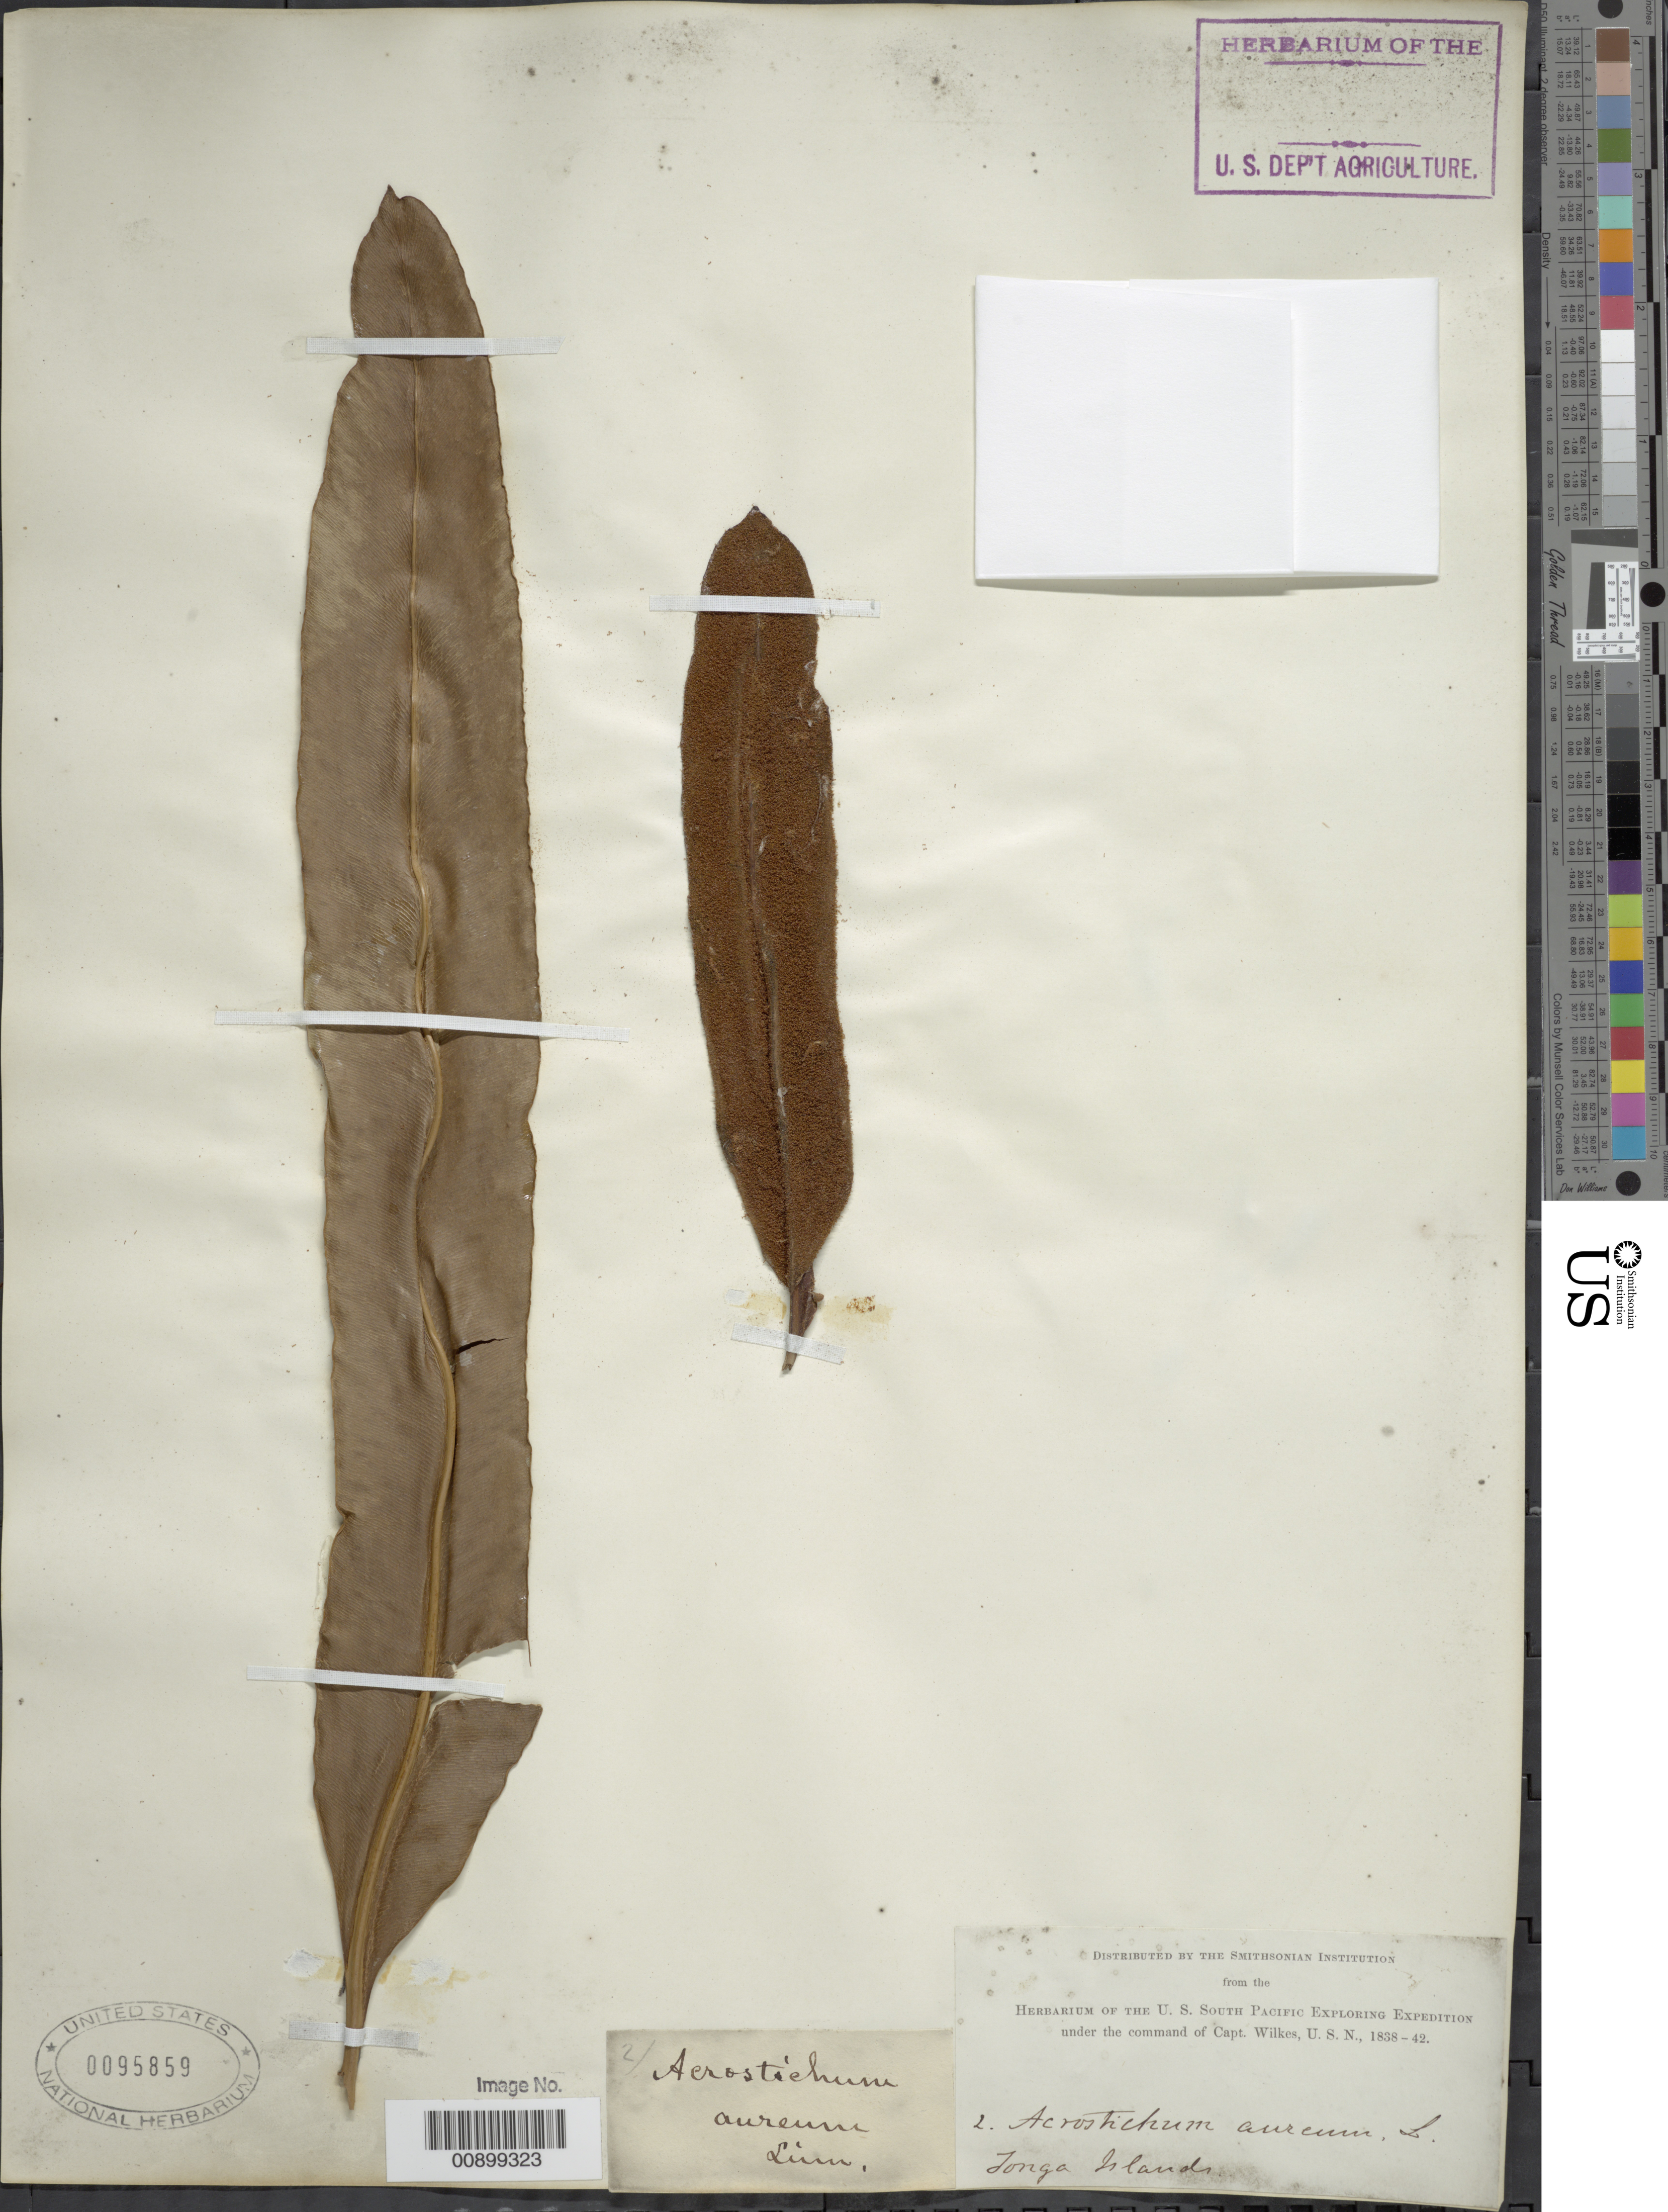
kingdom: Plantae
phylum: Tracheophyta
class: Polypodiopsida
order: Polypodiales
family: Pteridaceae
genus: Acrostichum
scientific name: Acrostichum aureum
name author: L.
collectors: Wilkes Explor. Exped.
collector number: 2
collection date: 1838/1842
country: Tonga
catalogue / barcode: US 95859